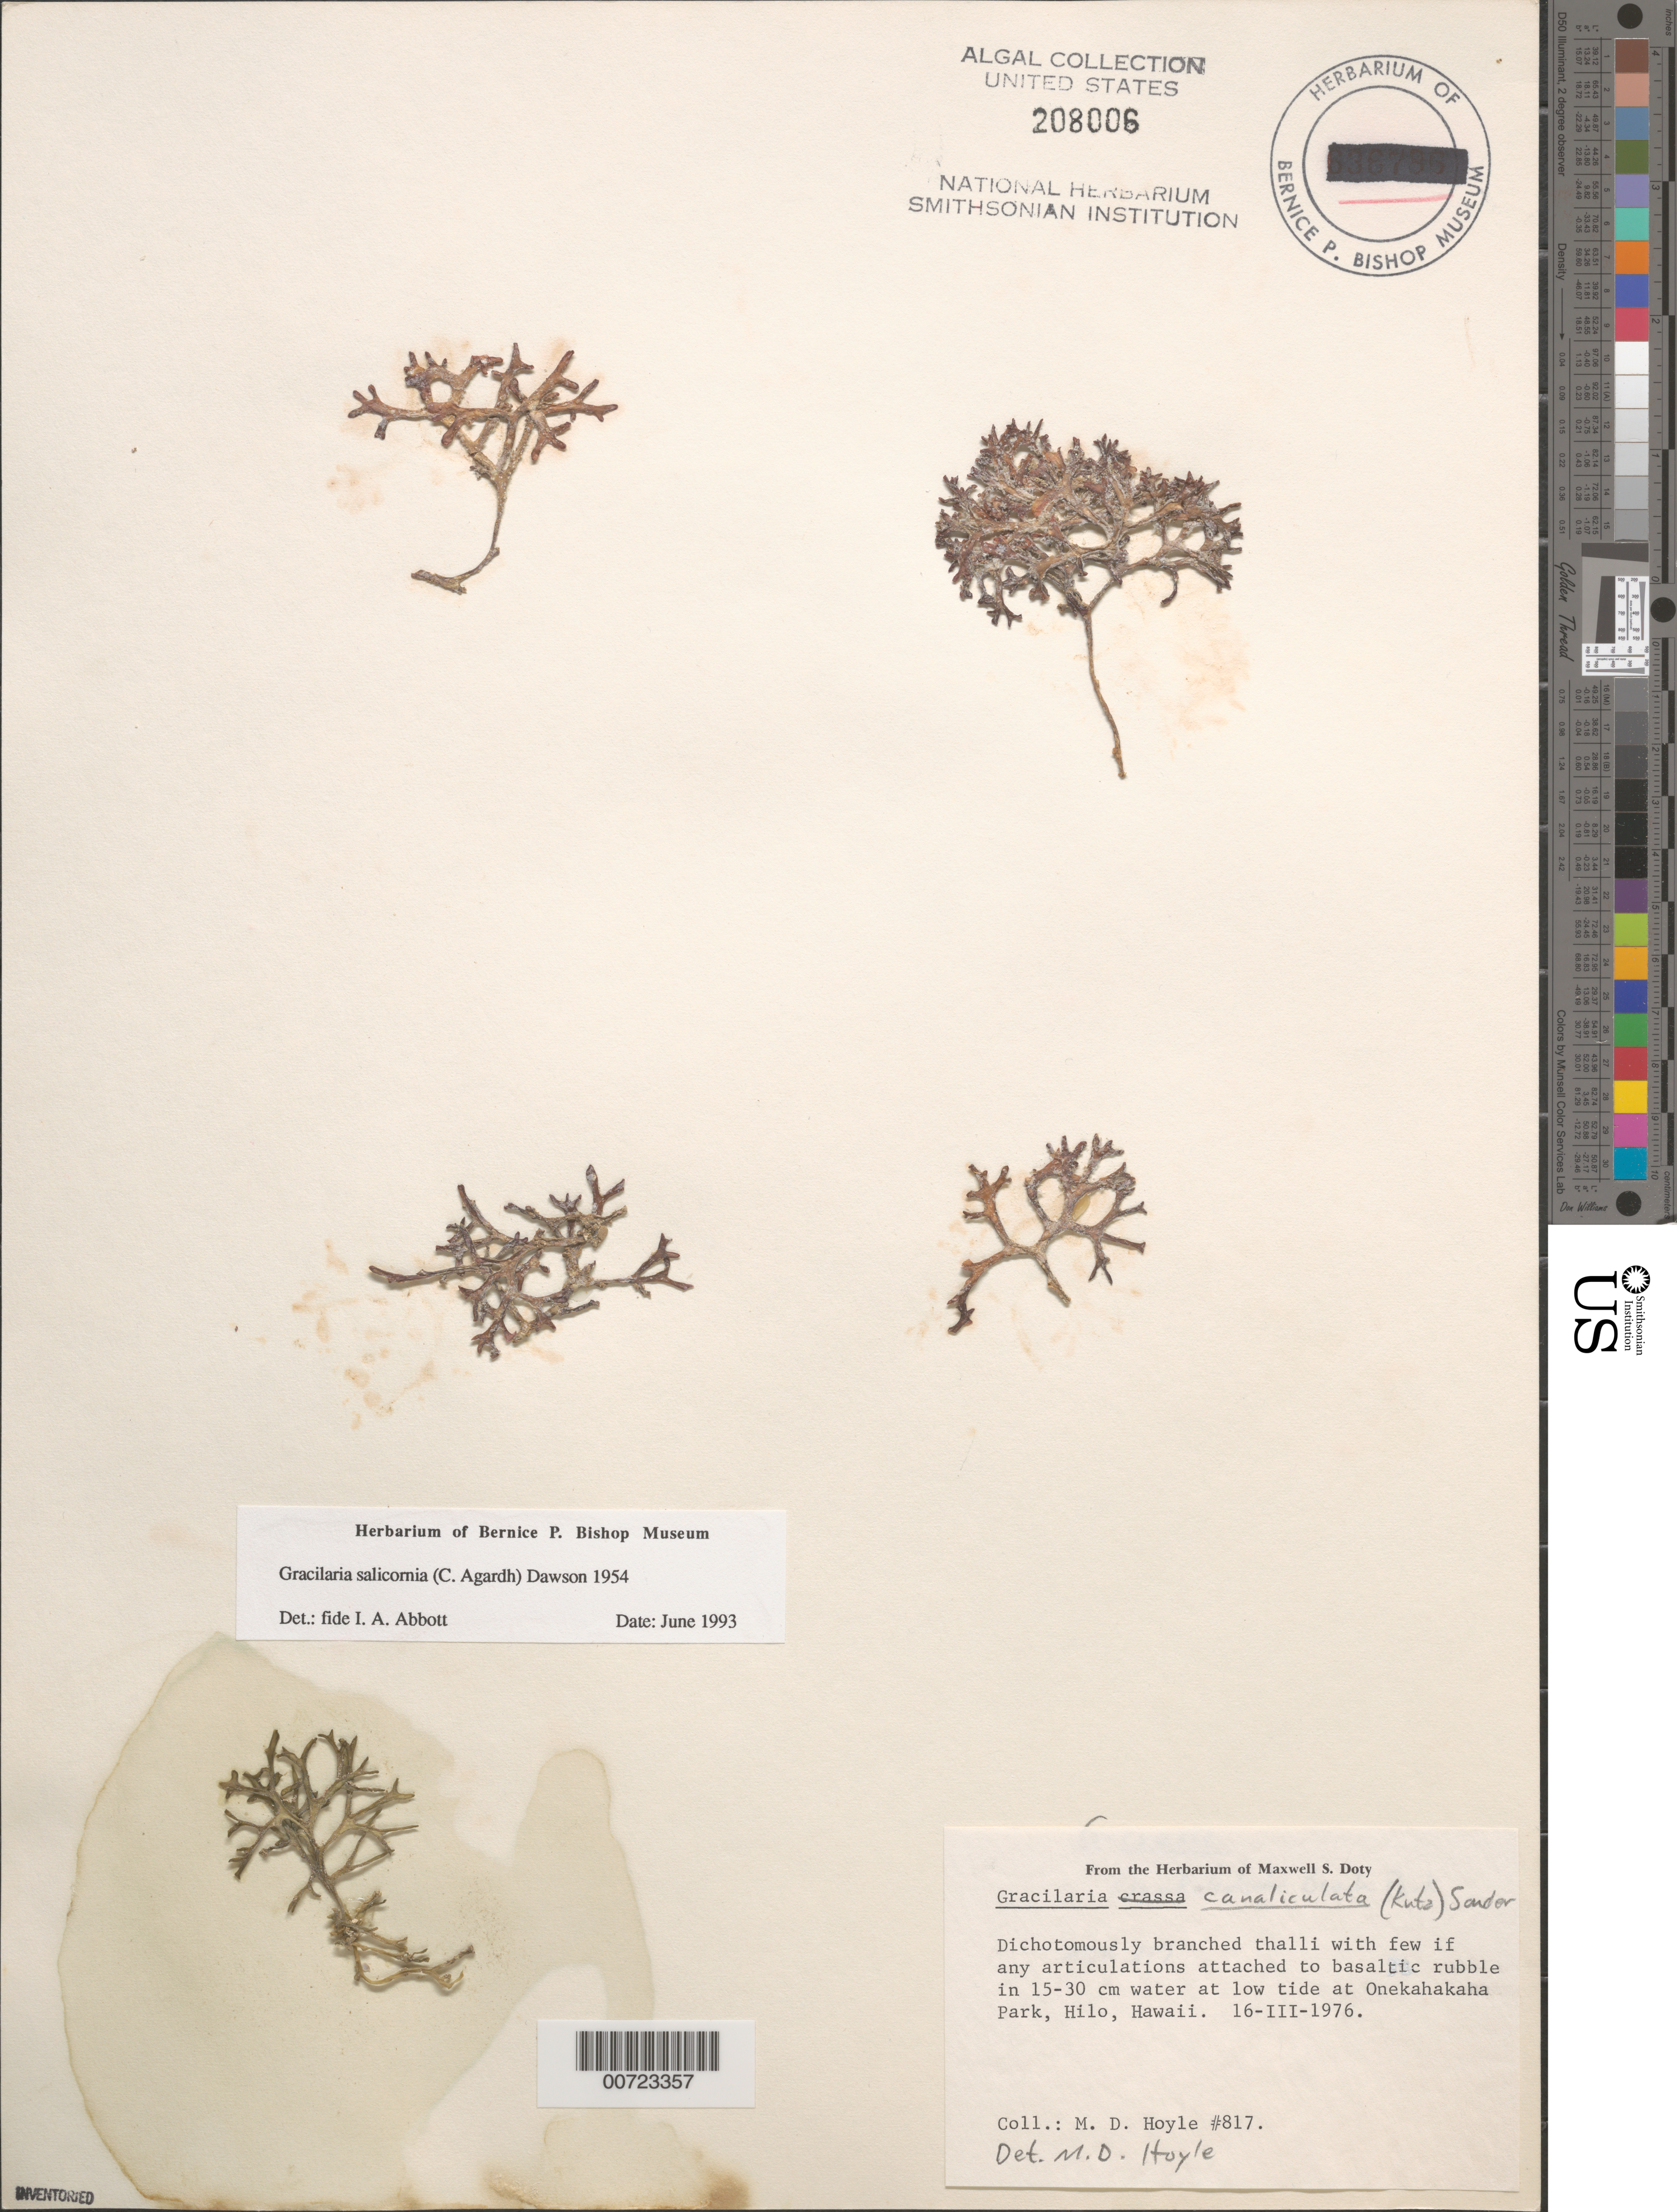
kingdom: Plantae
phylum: Rhodophyta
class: Florideophyceae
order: Gracilariales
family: Gracilariaceae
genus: Gracilaria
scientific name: Gracilaria salicornia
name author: (C. Agardh) E.Y. Dawson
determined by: Hoyle, Mitchell D.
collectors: M. Hoyle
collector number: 817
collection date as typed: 16 Mar 1976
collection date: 1976-03-16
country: United States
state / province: Hawaii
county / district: Hawaii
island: Hawaii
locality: Onekahakaha Park, Hilo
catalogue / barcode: US 208006